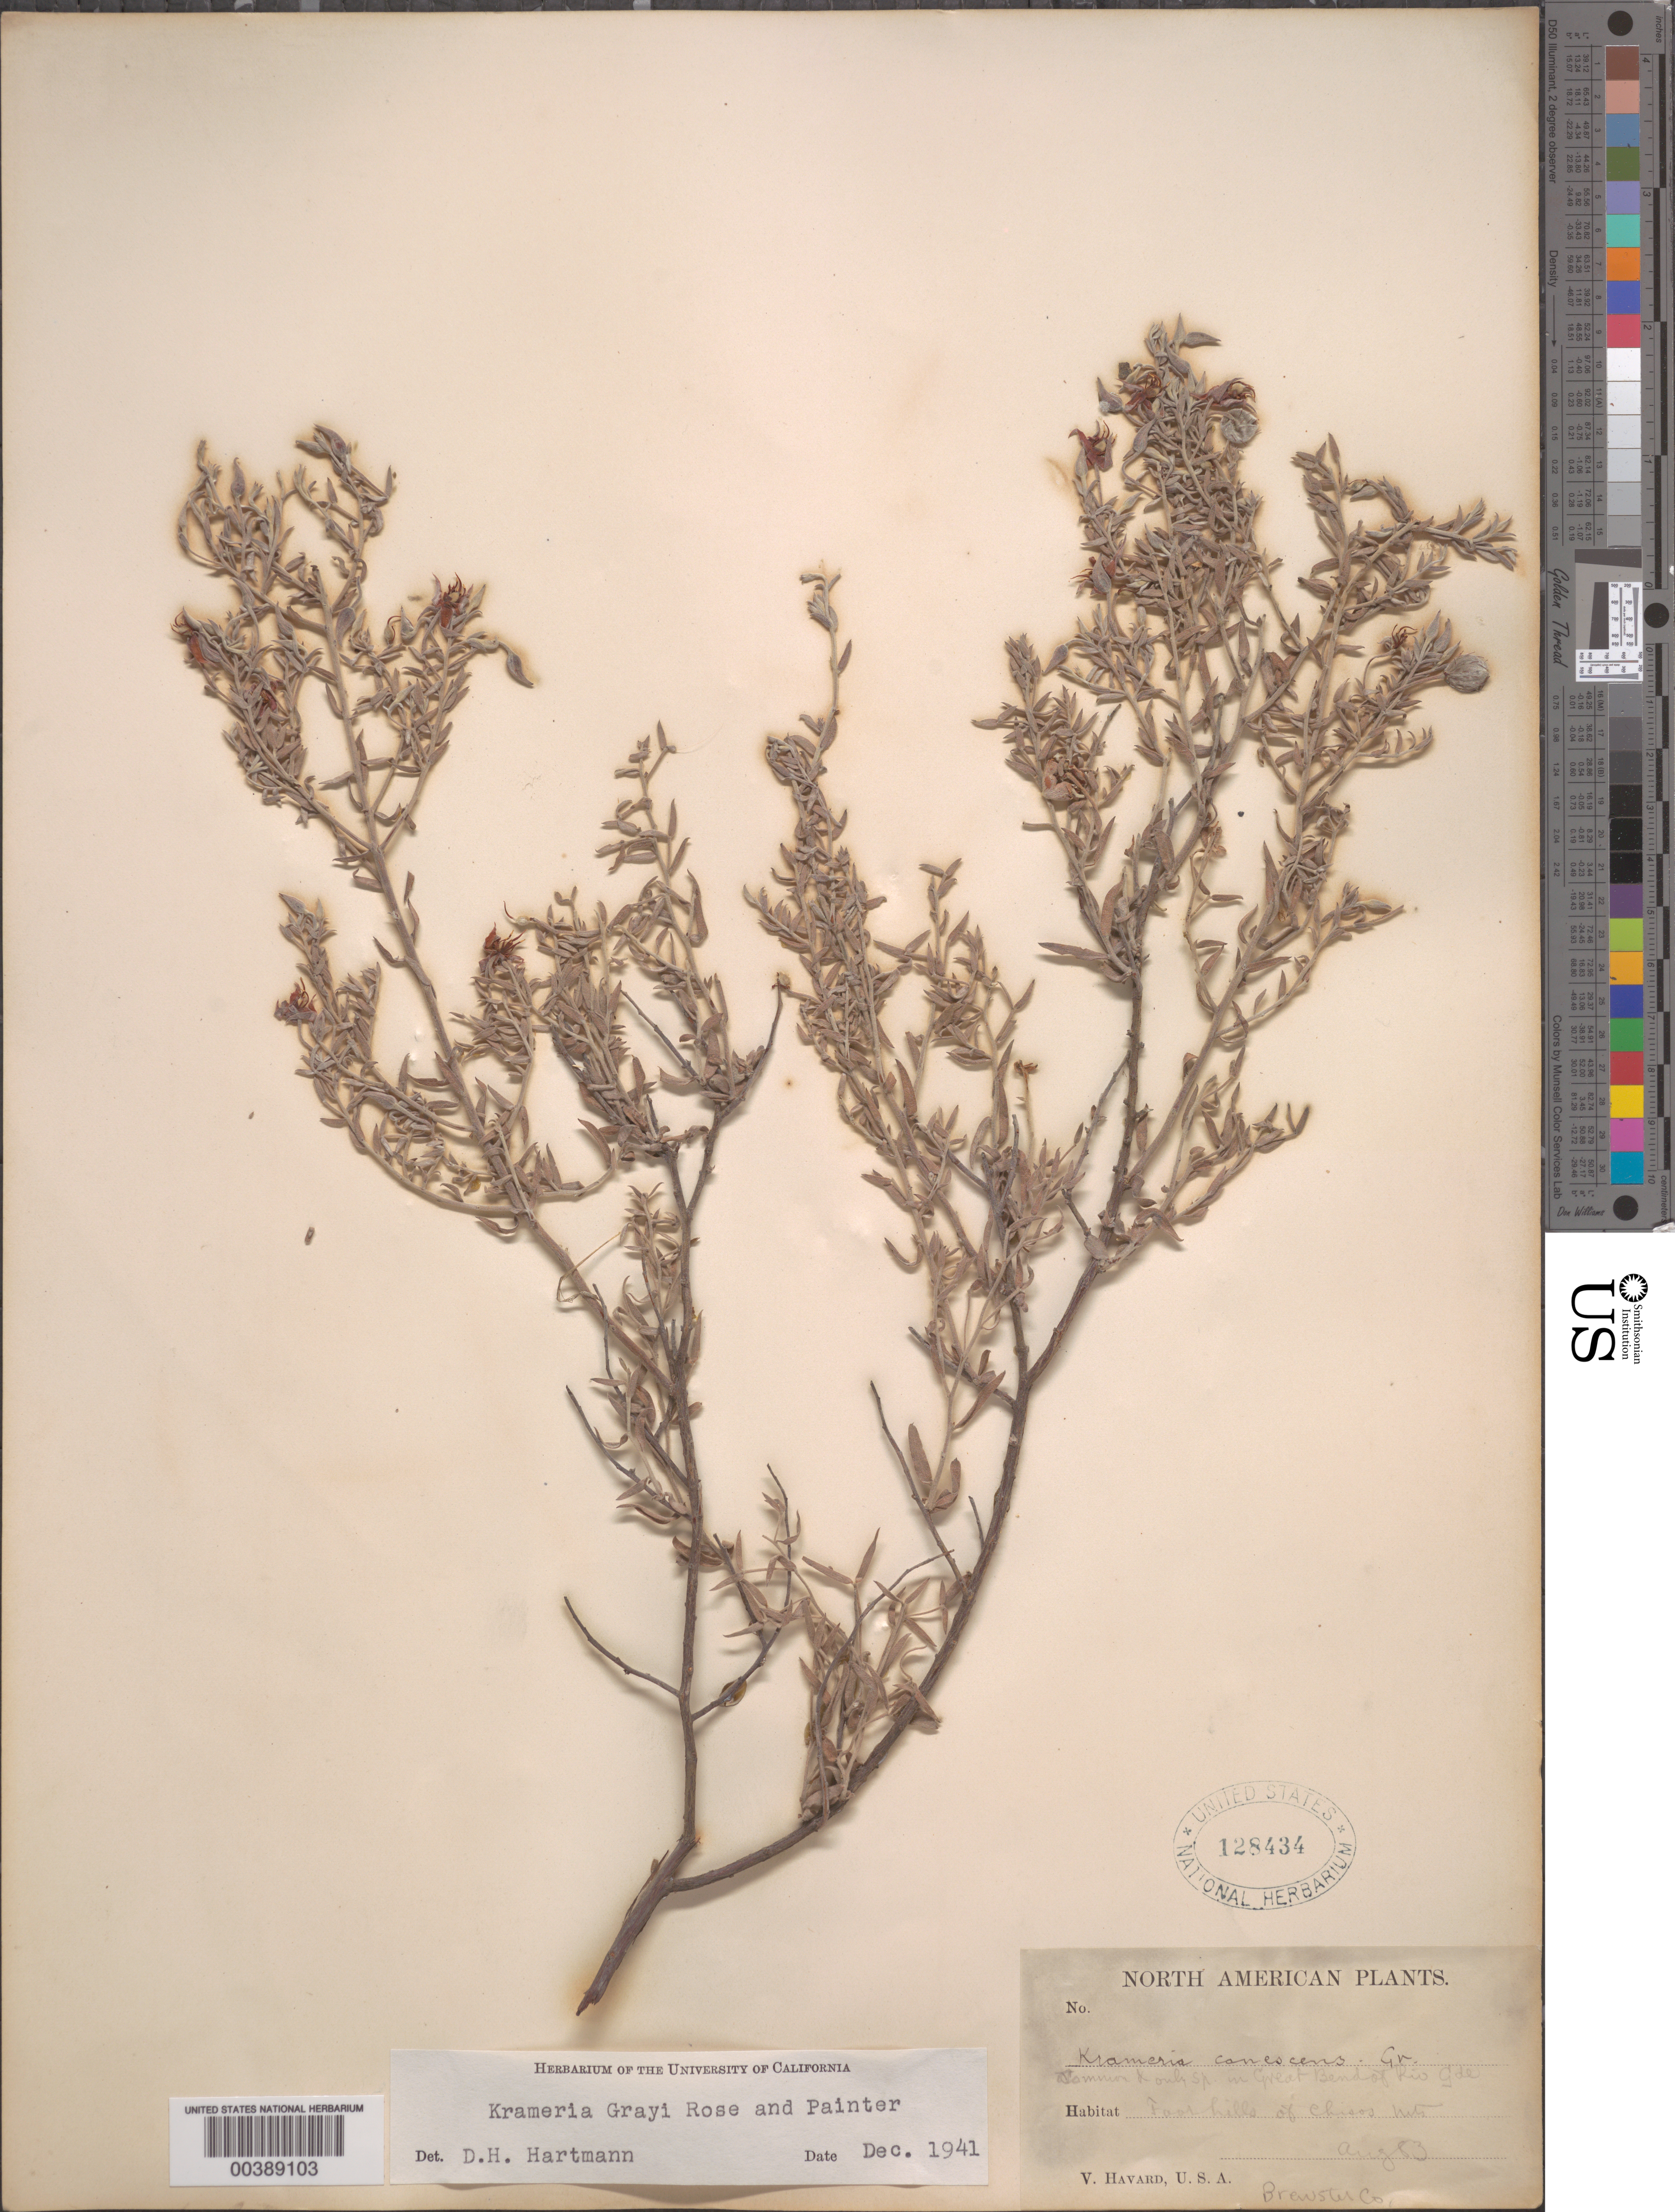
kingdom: Plantae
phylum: Tracheophyta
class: Magnoliopsida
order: Zygophyllales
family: Krameriaceae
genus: Krameria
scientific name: Krameria grayi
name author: Rose & J.H. Painter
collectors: V. Havard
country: United States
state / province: Texas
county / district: Brewster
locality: Foothills of chisos mts.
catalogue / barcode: US 128434